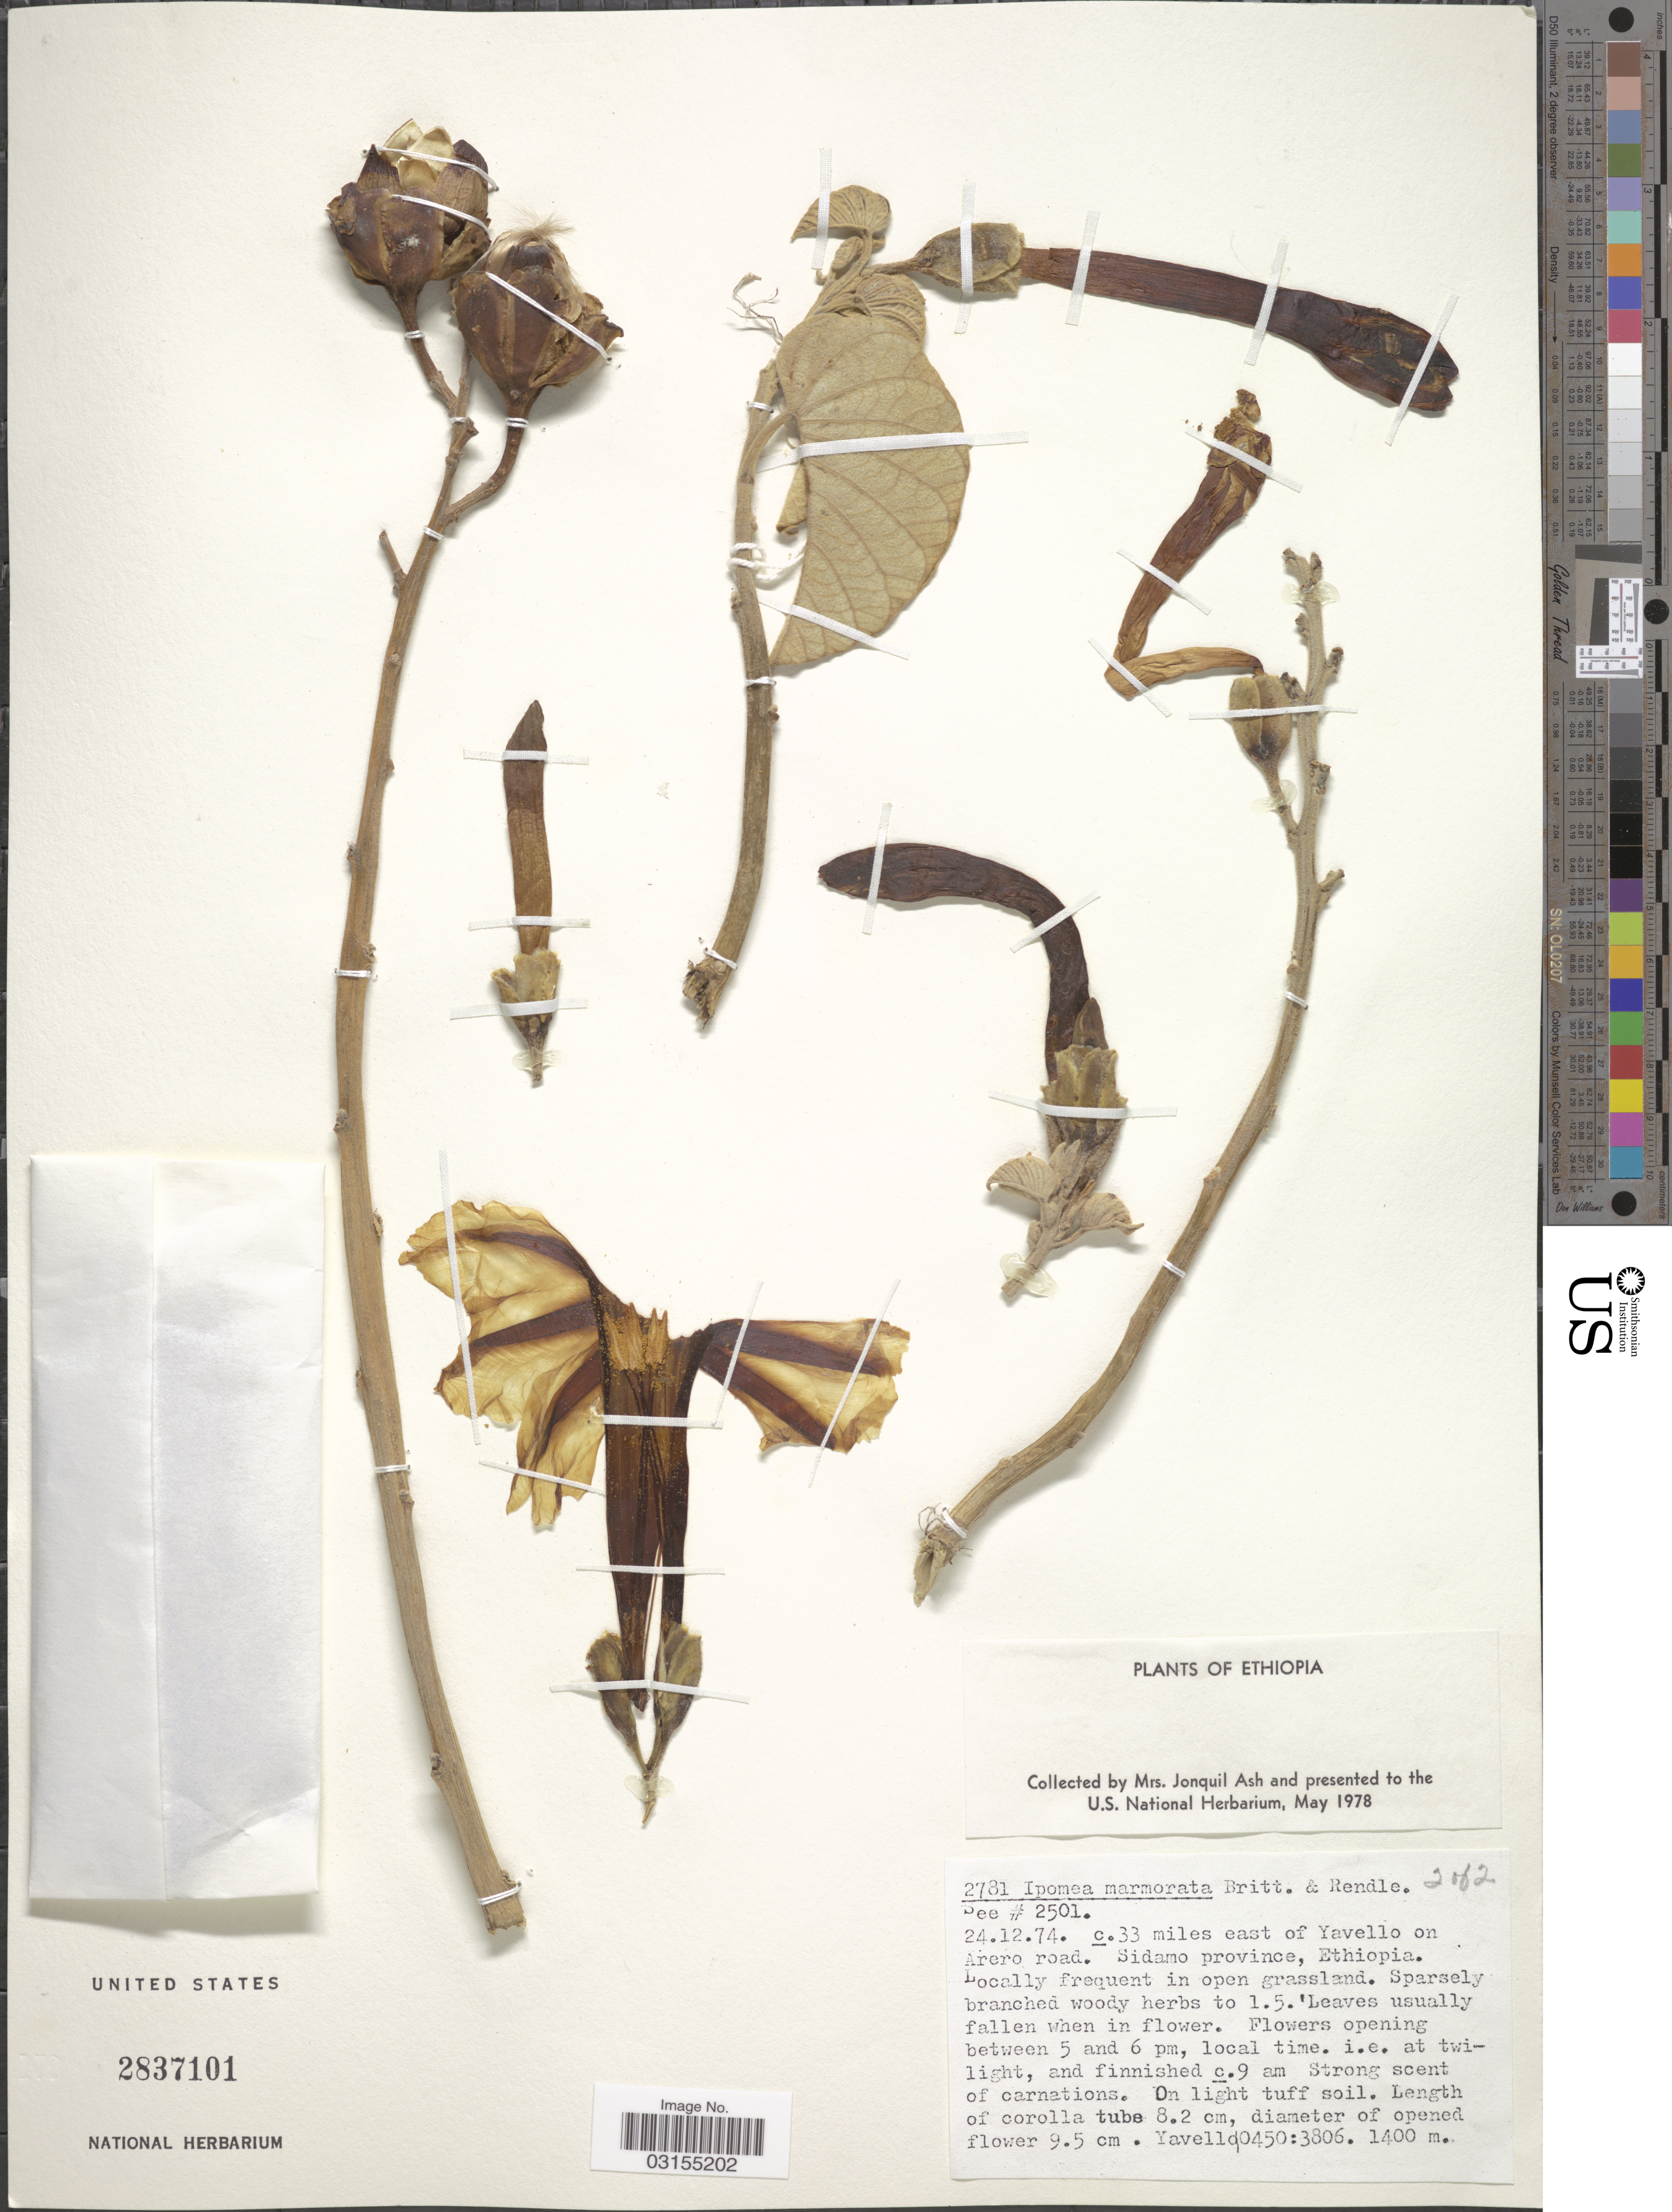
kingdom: Plantae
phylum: Tracheophyta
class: Magnoliopsida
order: Solanales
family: Convolvulaceae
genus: Ipomoea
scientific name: Ipomoea marmorata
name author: Britten & Rendle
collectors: J. Ash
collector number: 2781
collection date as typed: Transcribed d/m/y: 24/12/74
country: Ethiopia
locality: C. 33 miles east of Yavello on Arero road. Sidamo province. Yavello 0450:3806.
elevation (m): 1400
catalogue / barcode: US 2837101